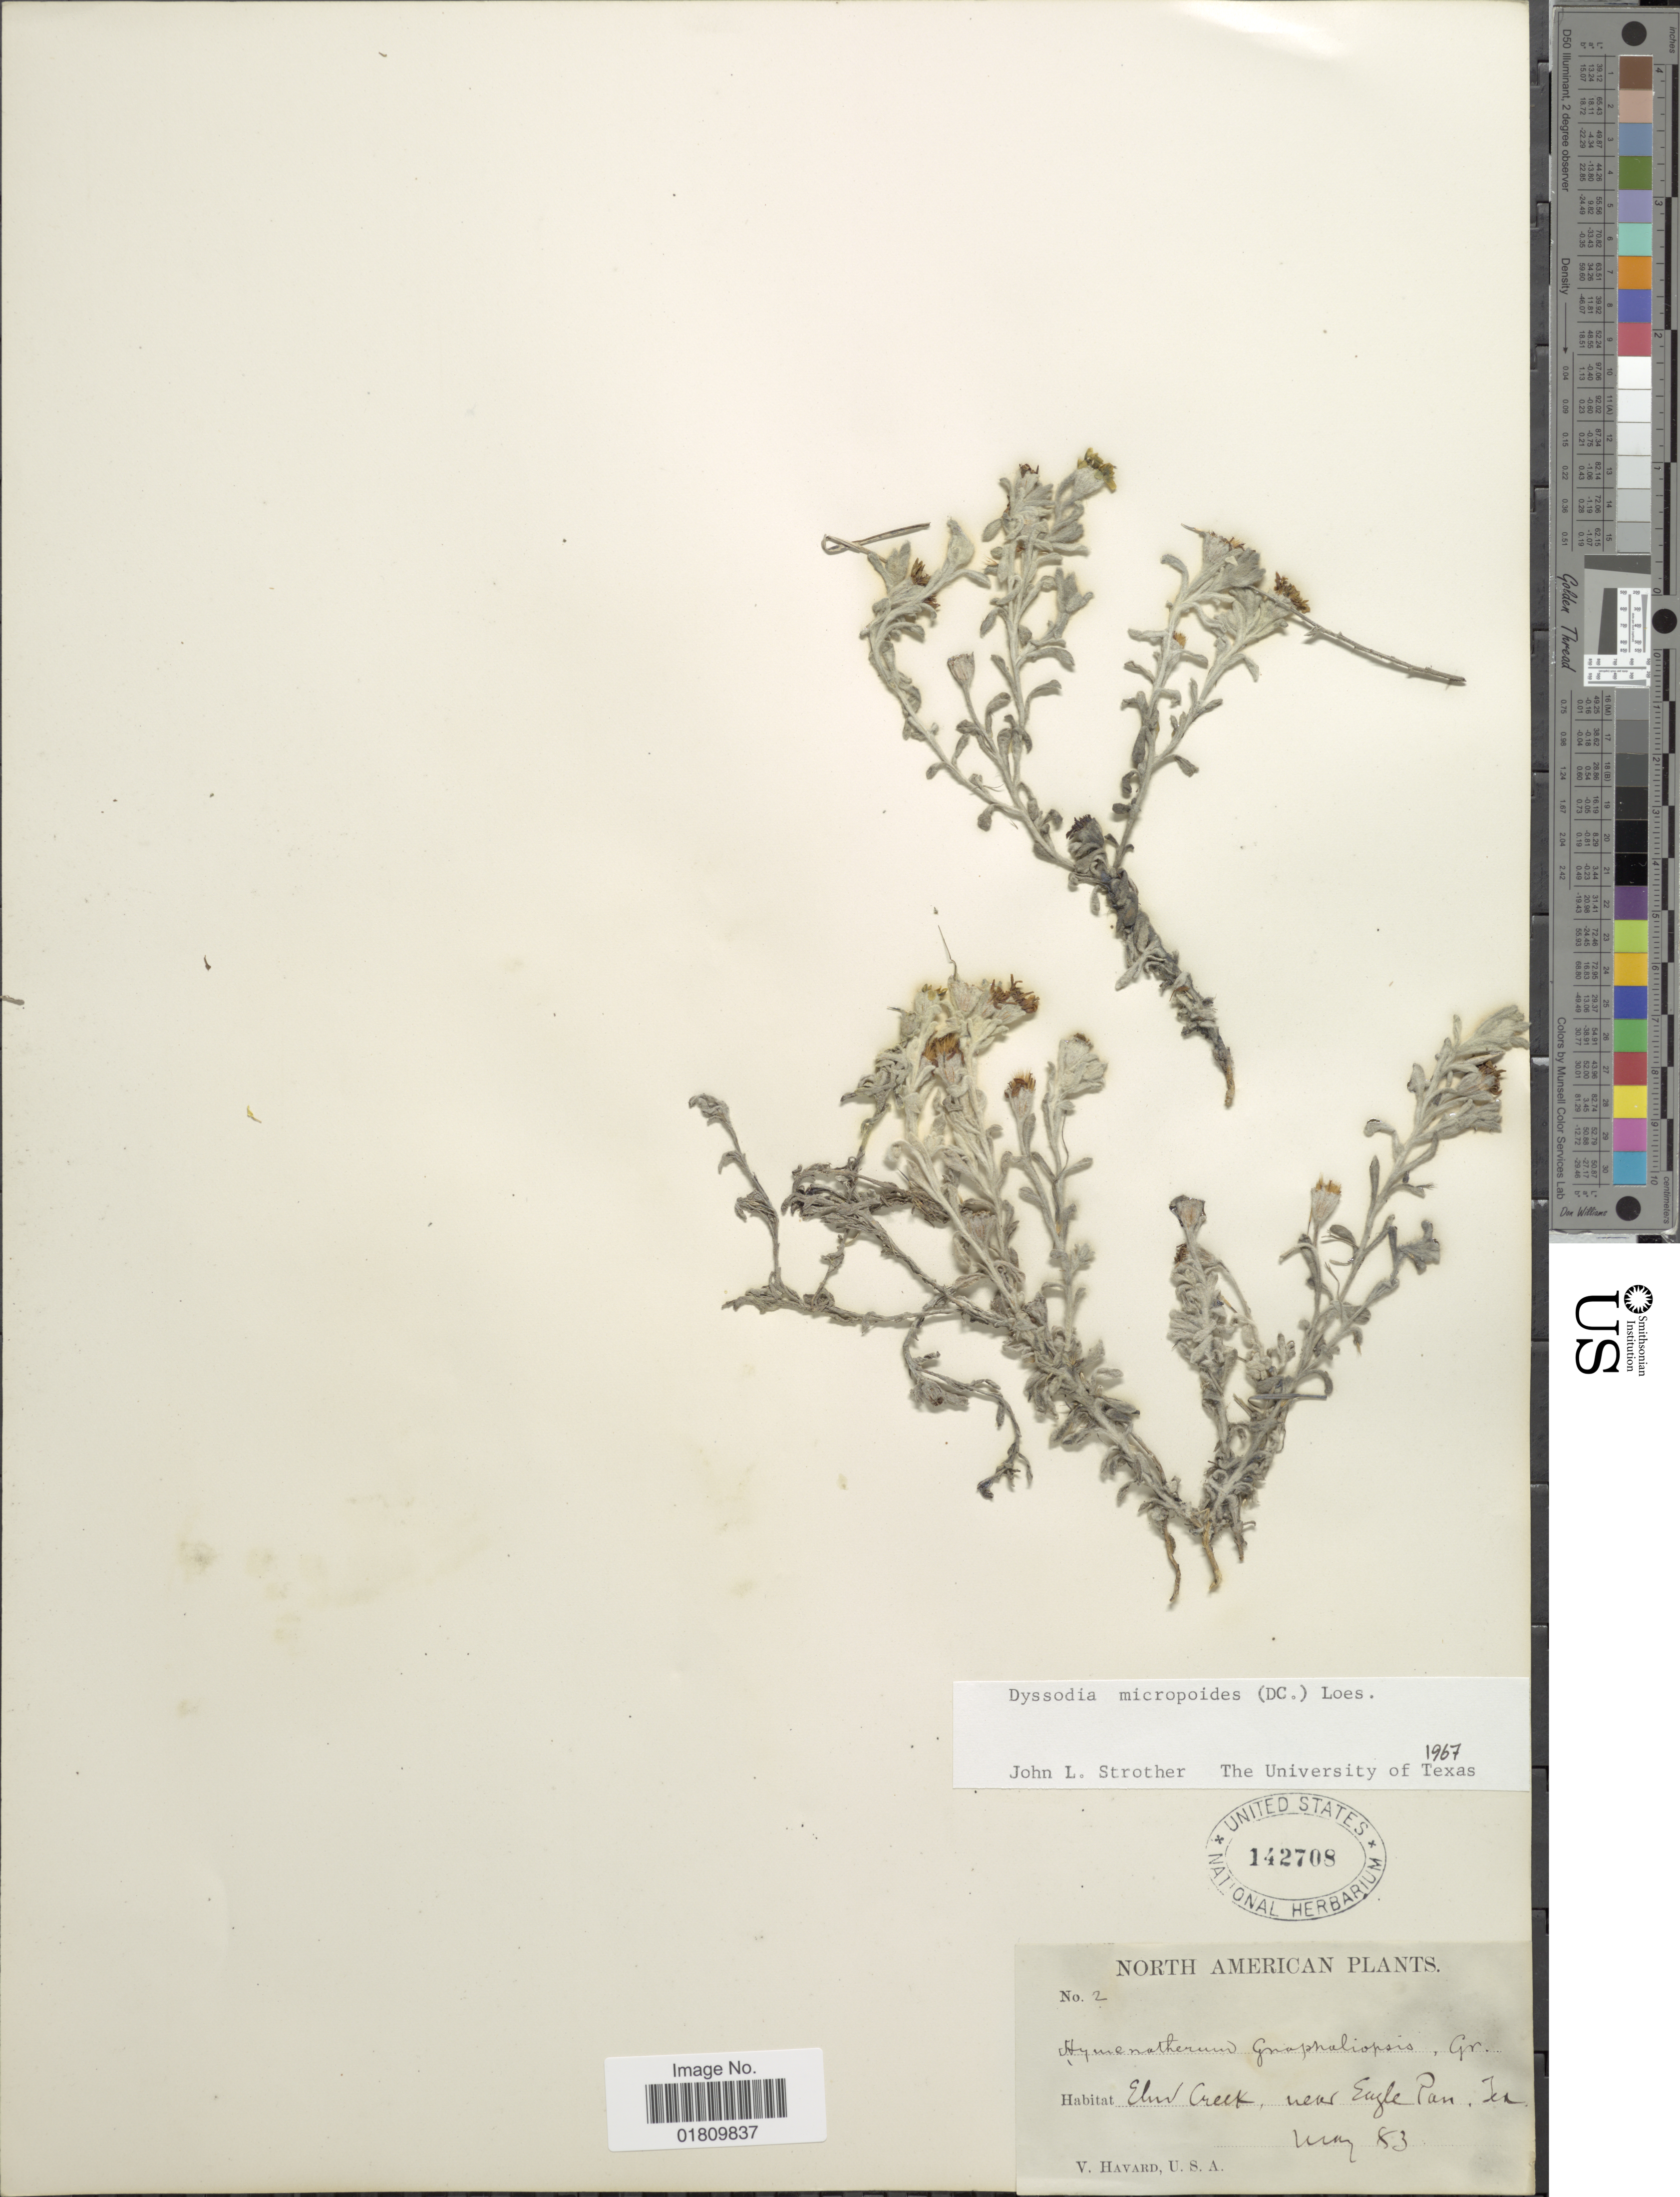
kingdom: Plantae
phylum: Tracheophyta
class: Magnoliopsida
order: Asterales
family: Asteraceae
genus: Thymophylla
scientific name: Thymophylla micropoides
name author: (DC.) Strother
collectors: V. Havard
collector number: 2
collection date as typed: Transcribed d/m/y: /5/83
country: United States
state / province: Texas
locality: Elin Creek, near Eagle Pan.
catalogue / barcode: US 142708